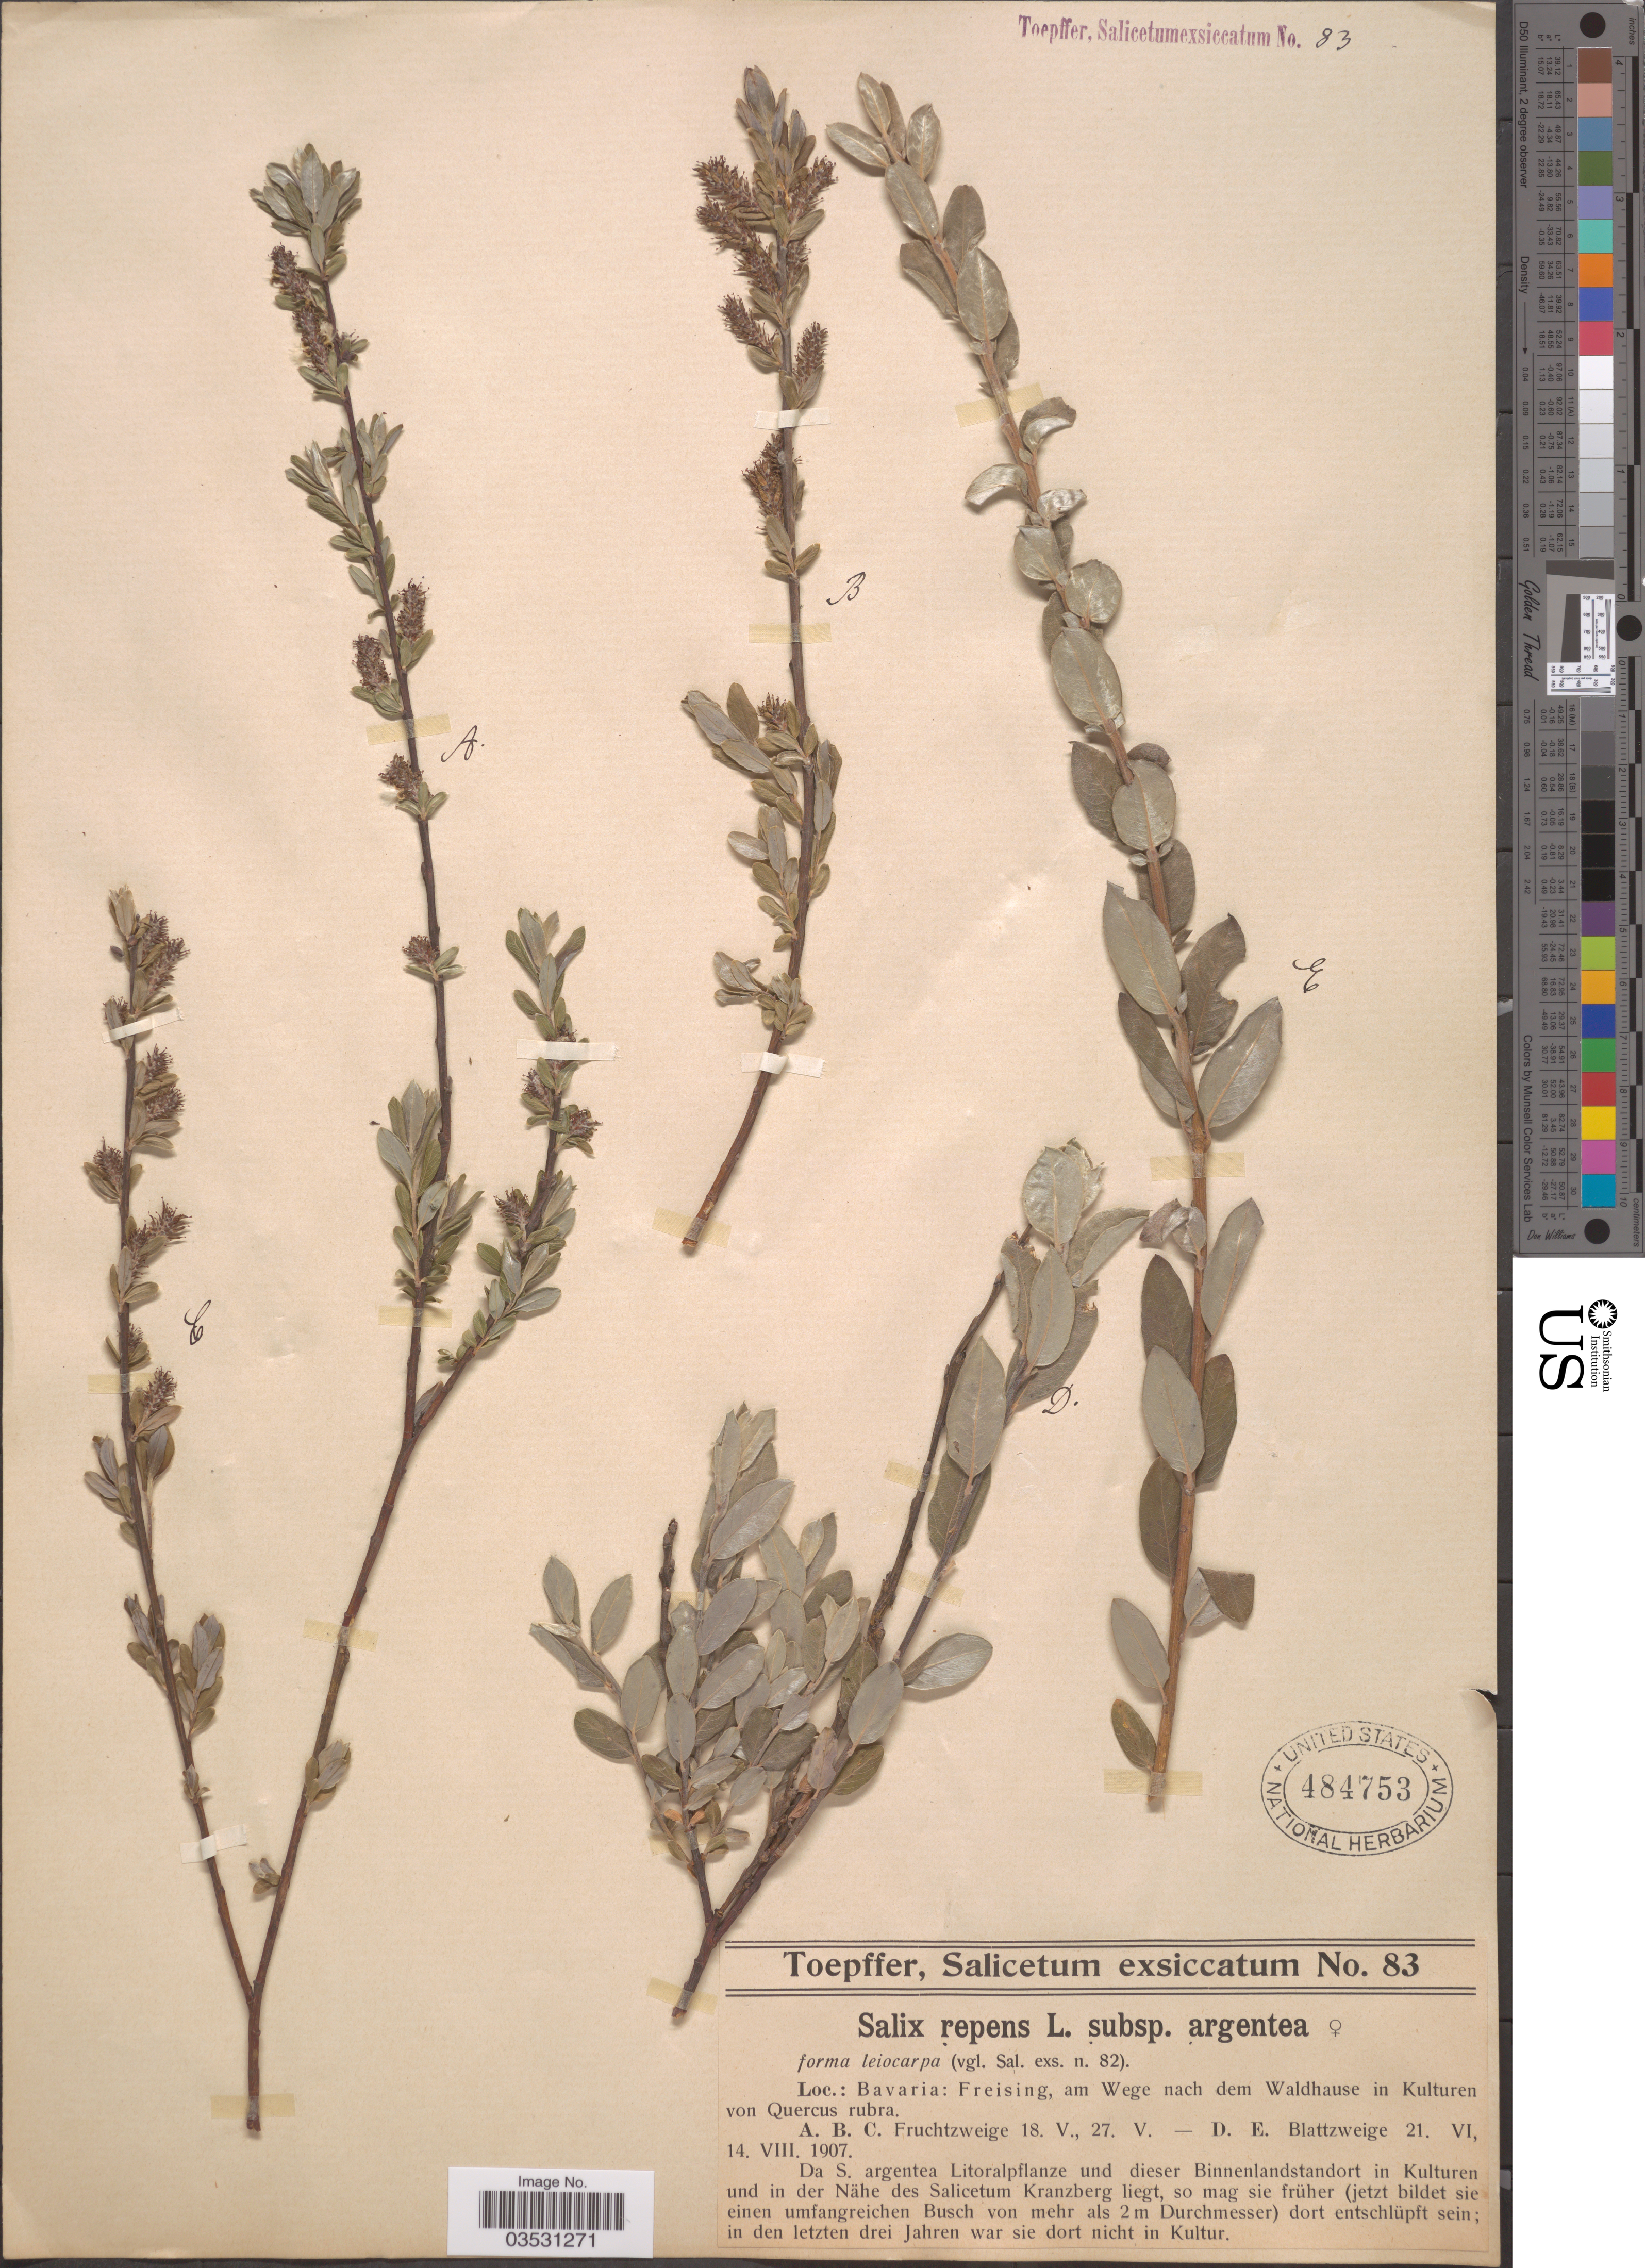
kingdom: Plantae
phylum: Tracheophyta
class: Magnoliopsida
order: Malpighiales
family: Salicaceae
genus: Salix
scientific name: Salix repens subsp. argentea f. leiocarpa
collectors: A. Toepffer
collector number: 83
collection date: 1907-05-18/1907-08-14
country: Germany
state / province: Bayern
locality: Bavaria: Freising, am Wege nach dem Waldhause in Kulturen von Quercus rubra.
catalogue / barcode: US 484753